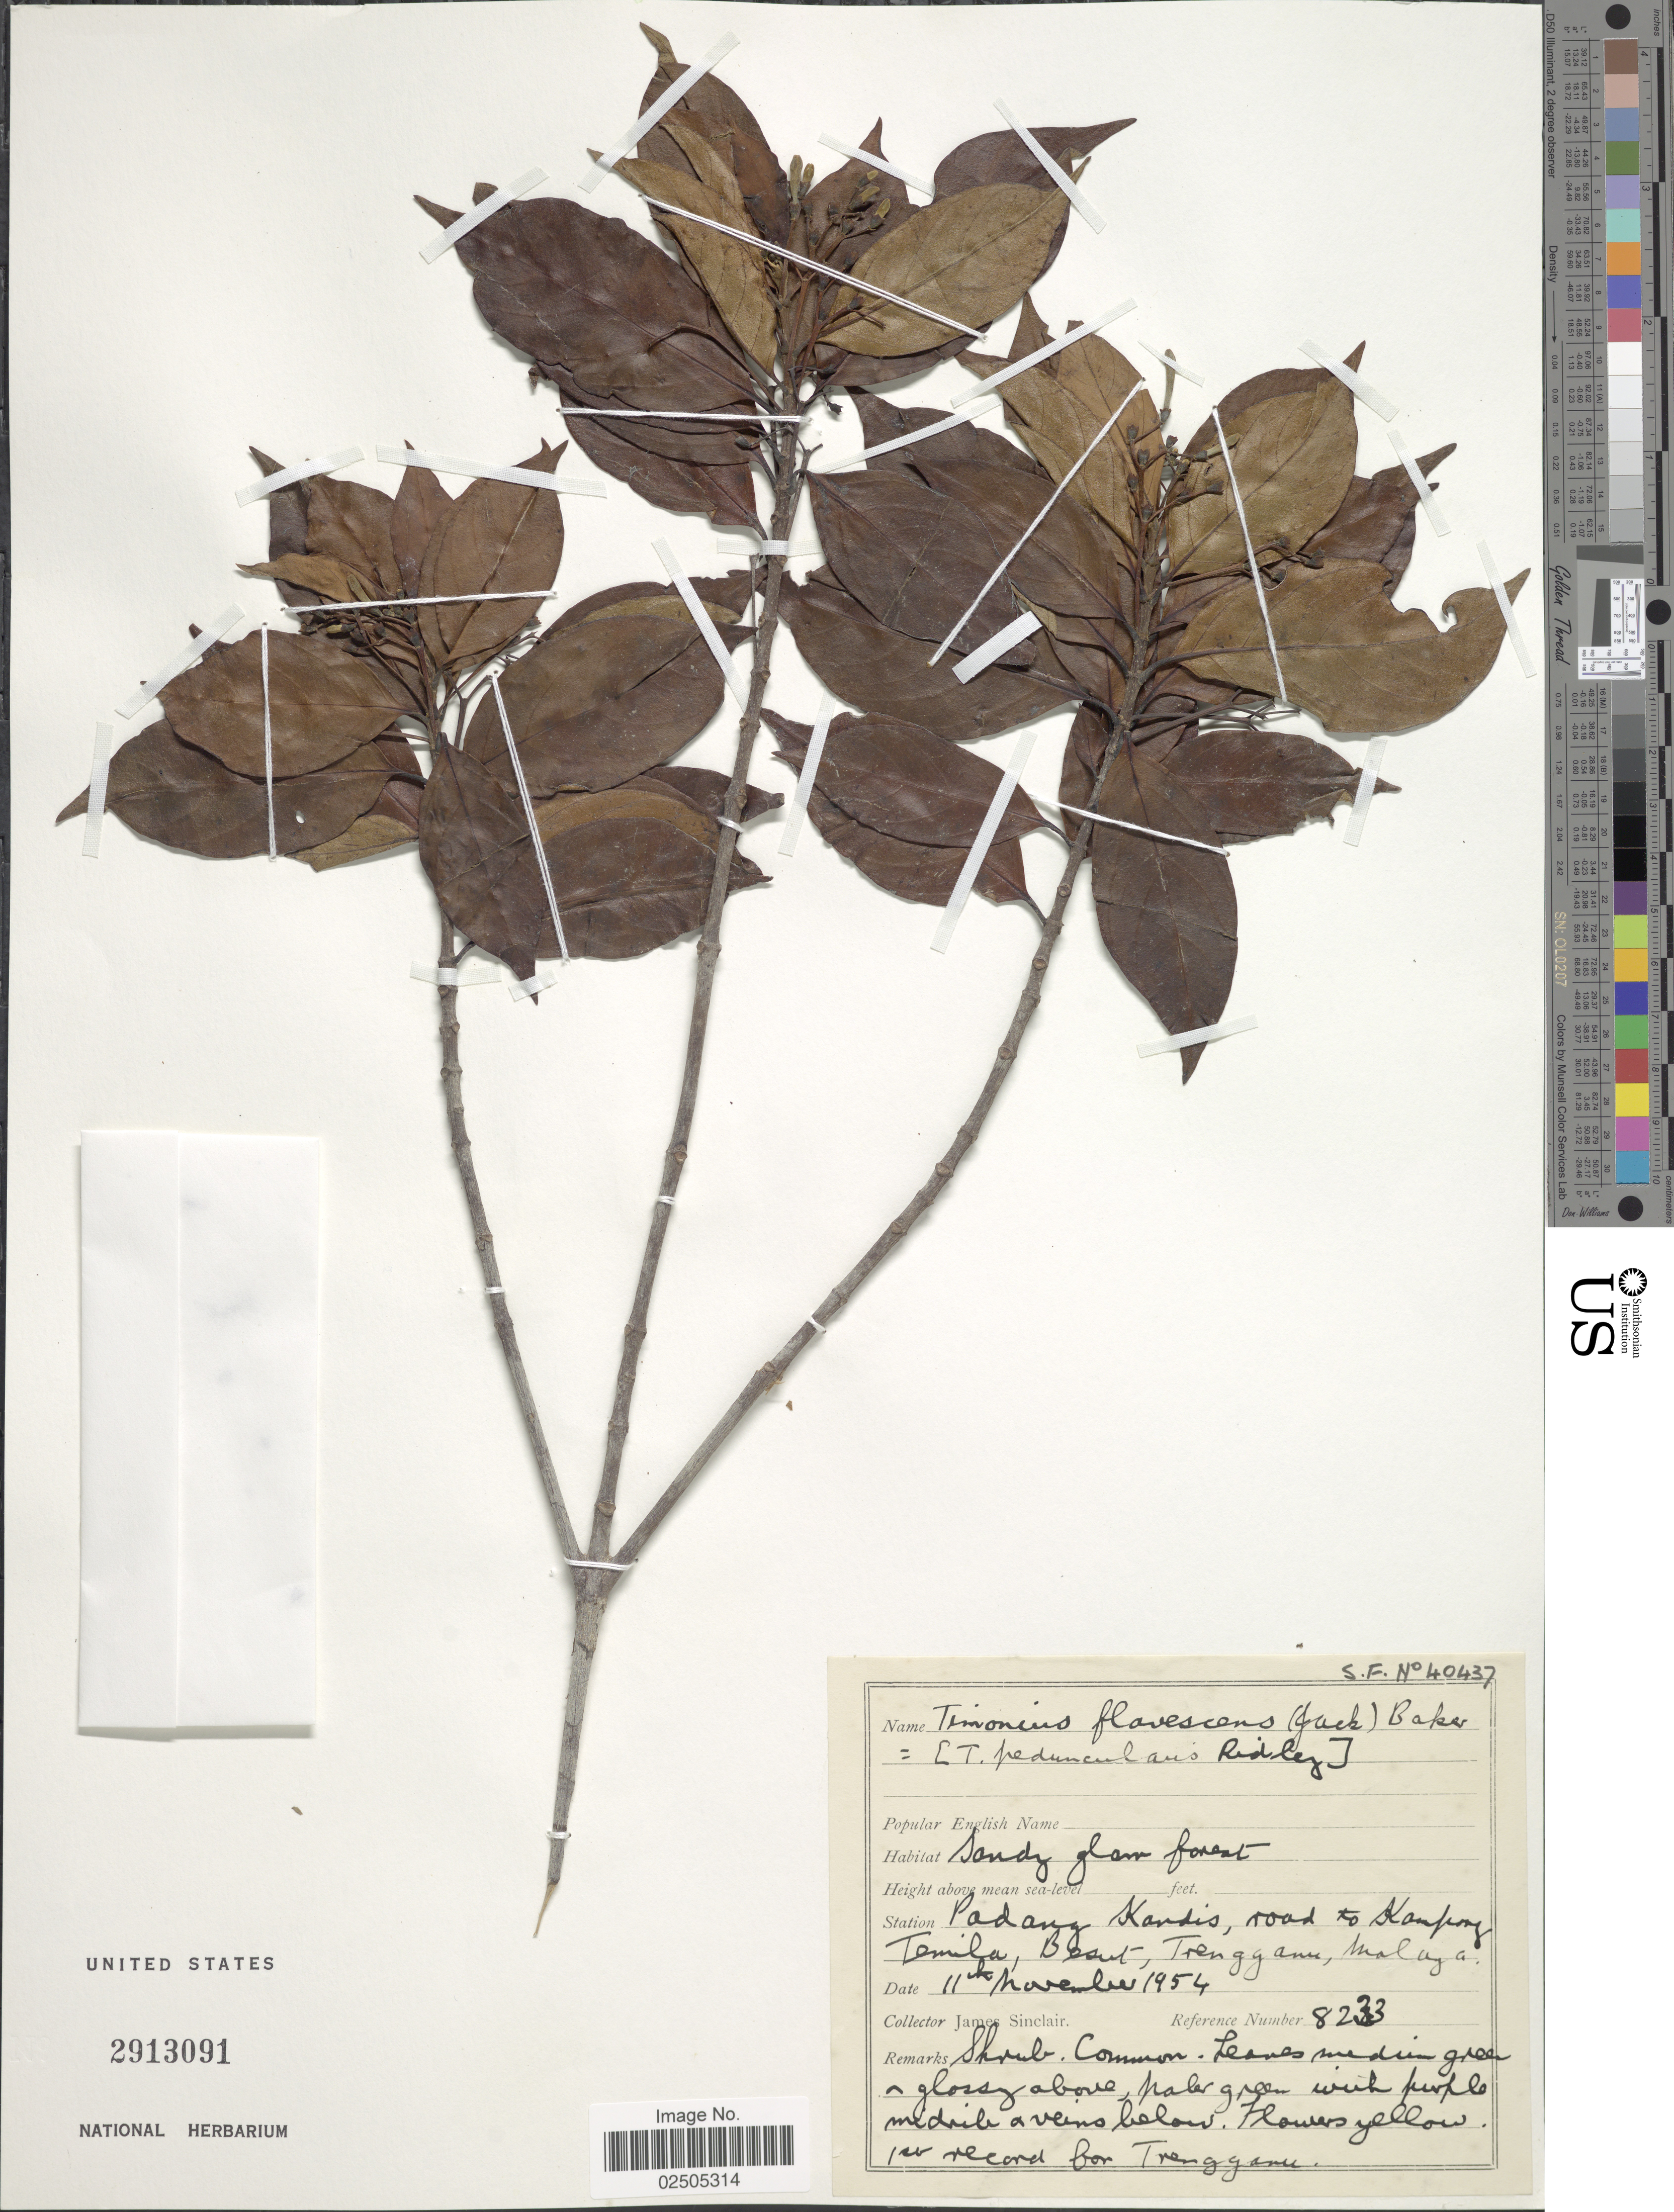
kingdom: Plantae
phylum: Tracheophyta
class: Magnoliopsida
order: Gentianales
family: Rubiaceae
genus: Timonius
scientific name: Timonius flavescens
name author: (Jack) Baker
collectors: J. Sinclair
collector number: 8233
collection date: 1954-11-11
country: Malaysia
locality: Padang Kandis road to Kampung Temila, Besut, Terengganu, Malaya.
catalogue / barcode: US 2913091